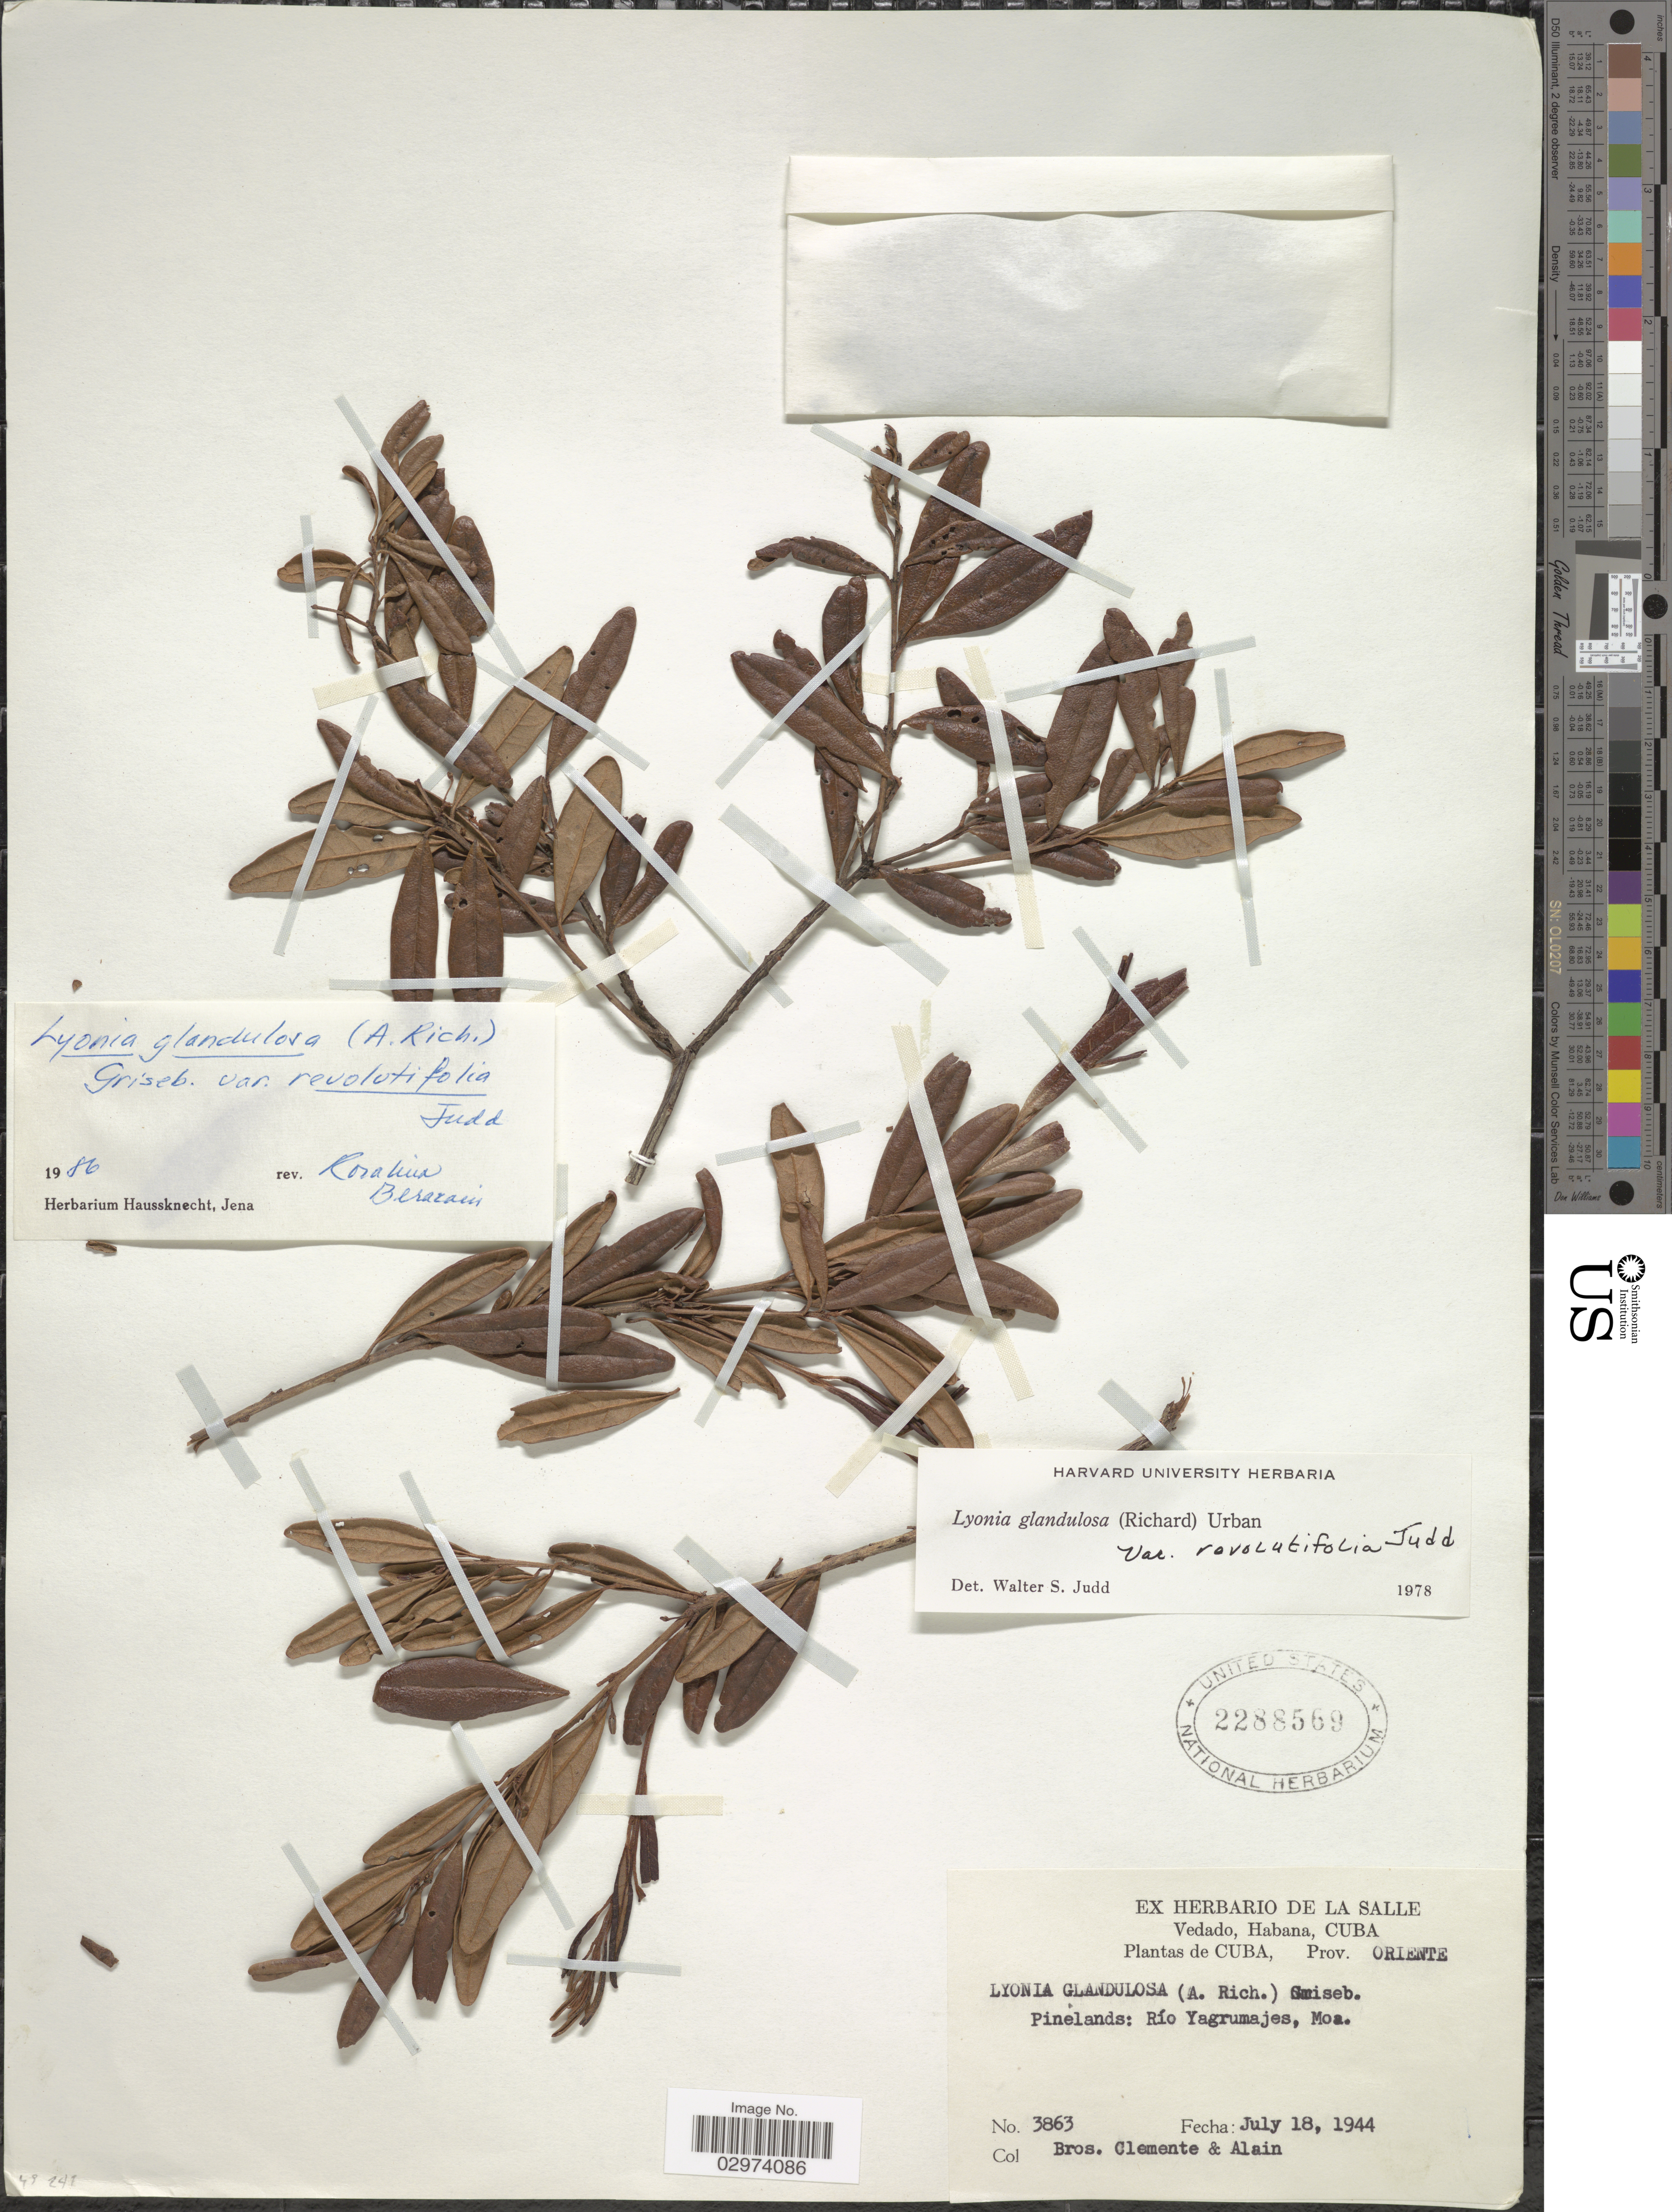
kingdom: Plantae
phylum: Tracheophyta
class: Magnoliopsida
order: Ericales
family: Ericaceae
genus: Lyonia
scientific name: Lyonia glandulosa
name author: (A. Rich.) Griseb.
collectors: Bro. Clemente & Alain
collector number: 3863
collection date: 1944-07-18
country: Cuba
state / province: Oriente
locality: Prov. Oriente. Pinelands: Río Yagrumajes, Moa.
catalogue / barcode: US 2288569